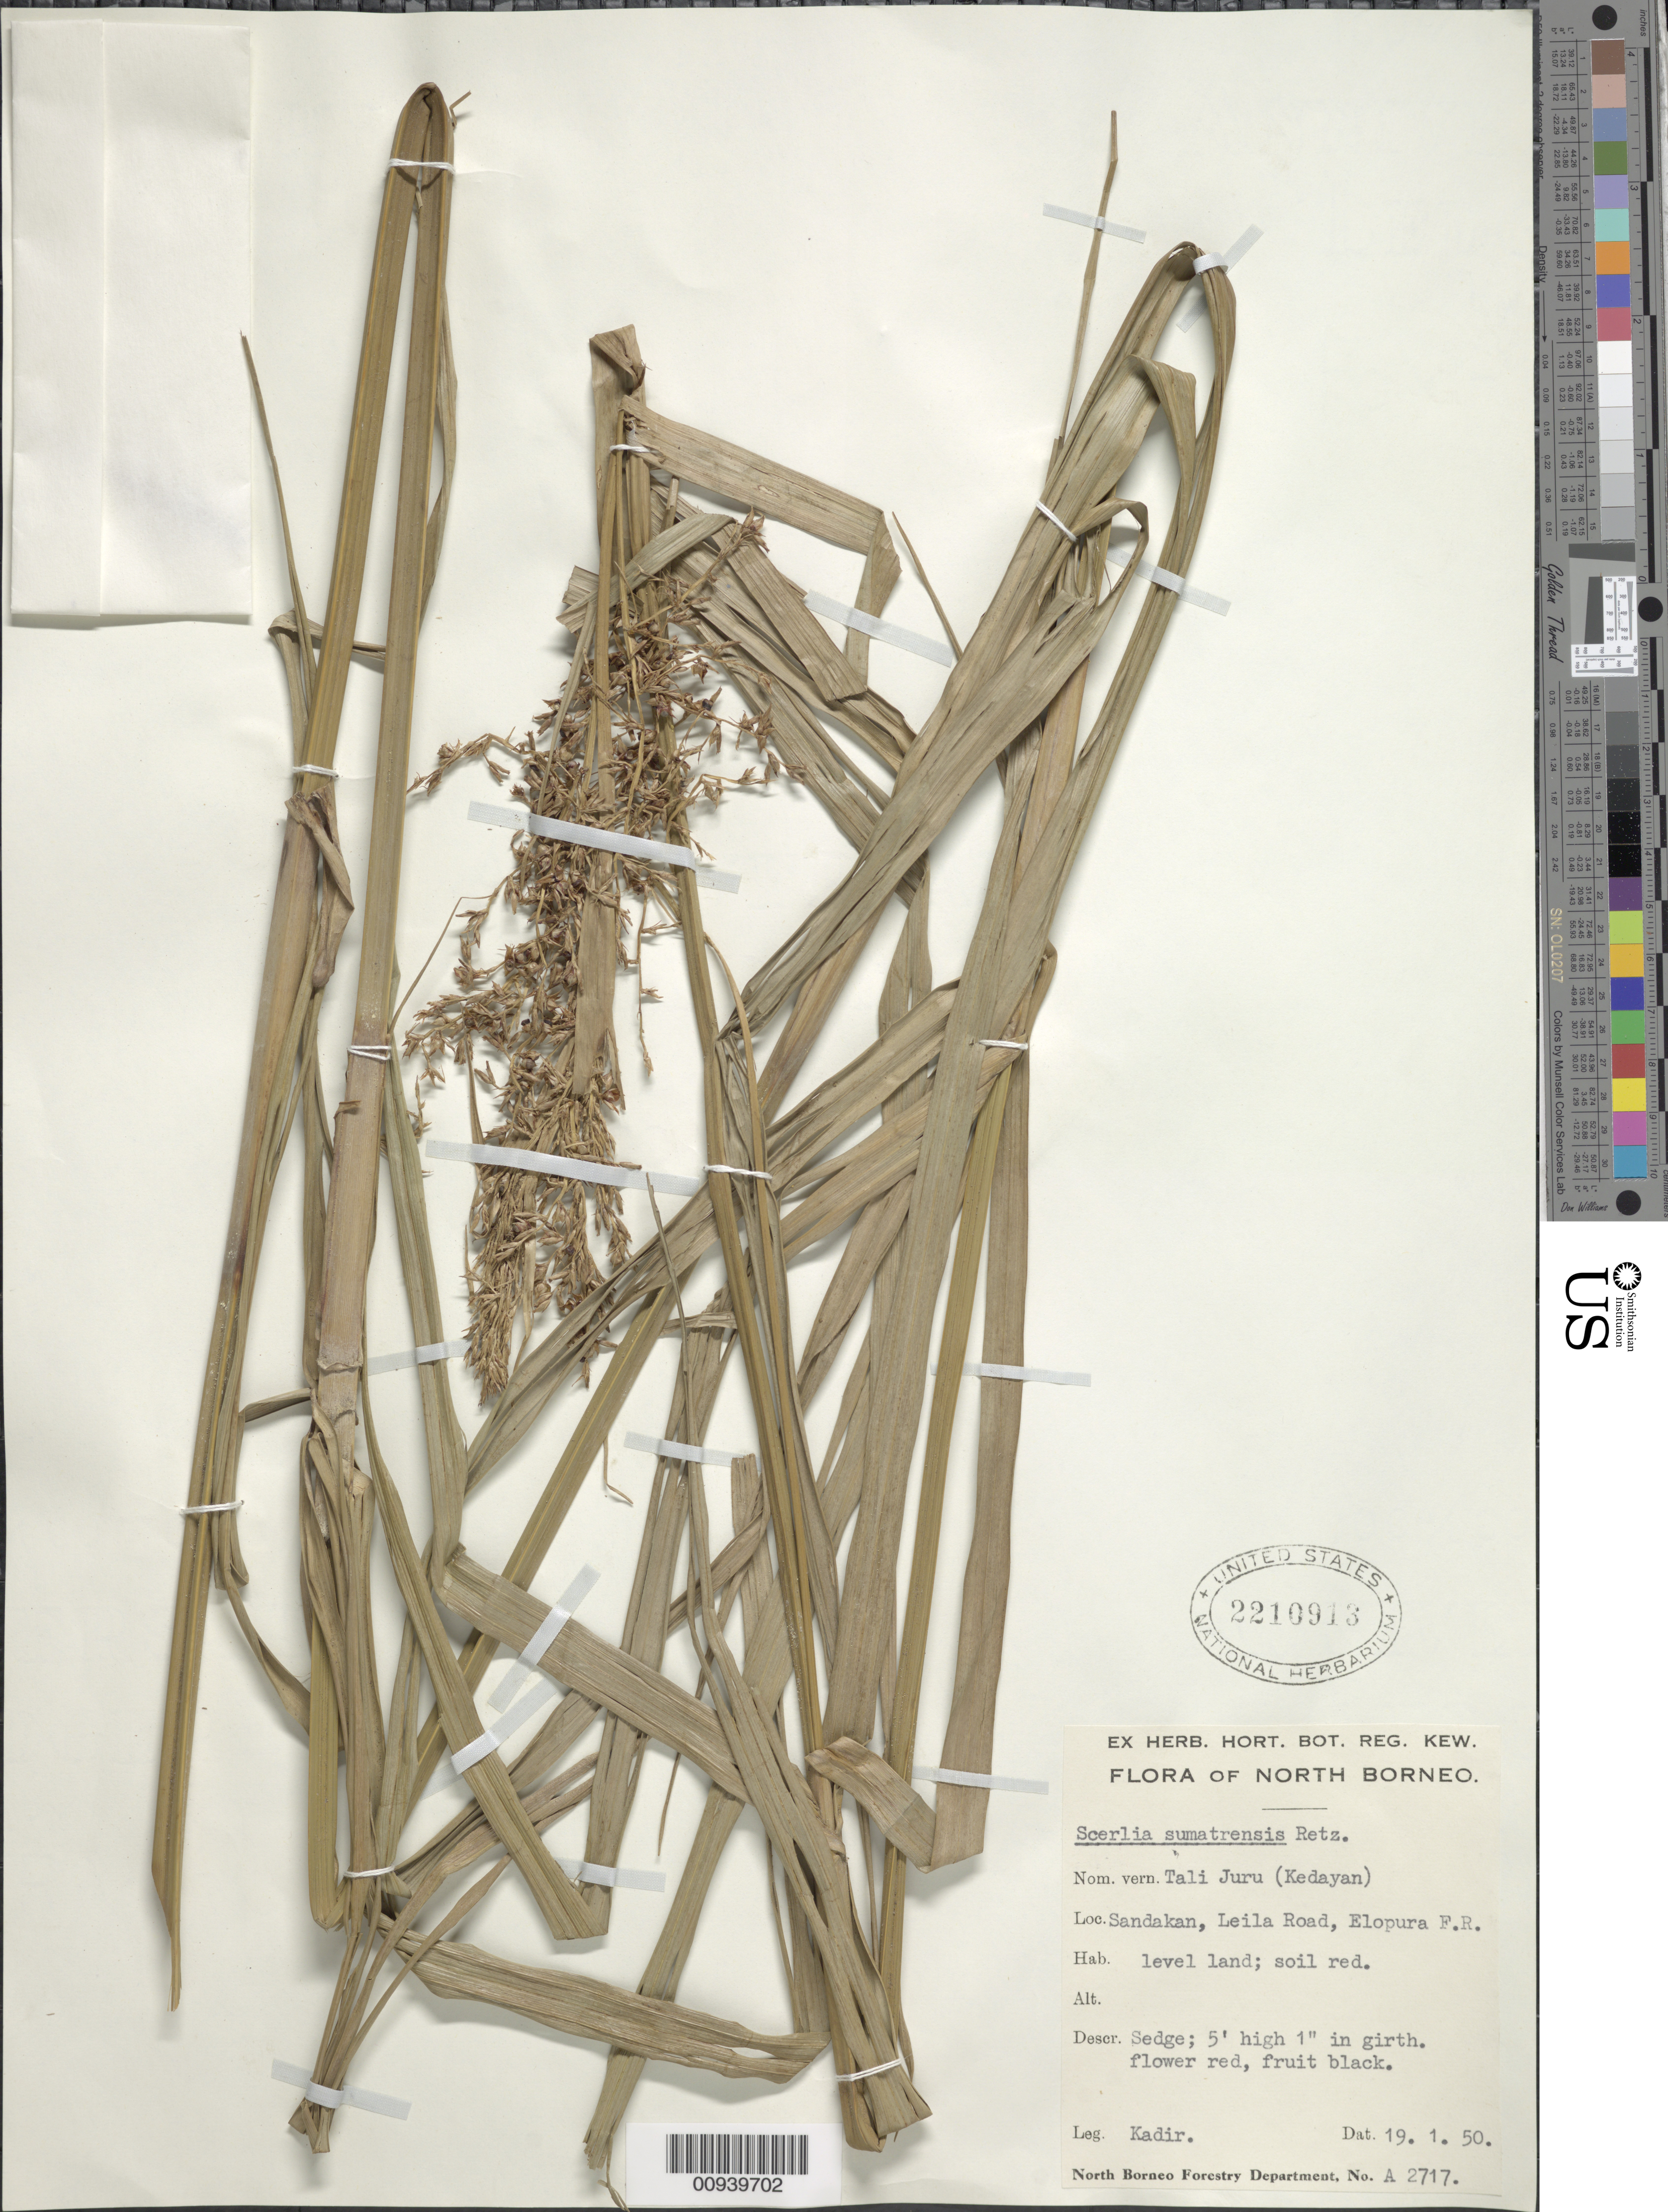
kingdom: Plantae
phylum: Tracheophyta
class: Liliopsida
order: Poales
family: Cyperaceae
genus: Scleria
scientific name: Scleria sumatrensis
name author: Retz.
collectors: Kadir Bin Abdul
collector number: A 2717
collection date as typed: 19 Jan 1950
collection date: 1950-01-19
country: Indonesia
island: Borneo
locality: Sandakan, Leila Road, Elopura F.R.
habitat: level land; soil red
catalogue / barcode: US 2210913